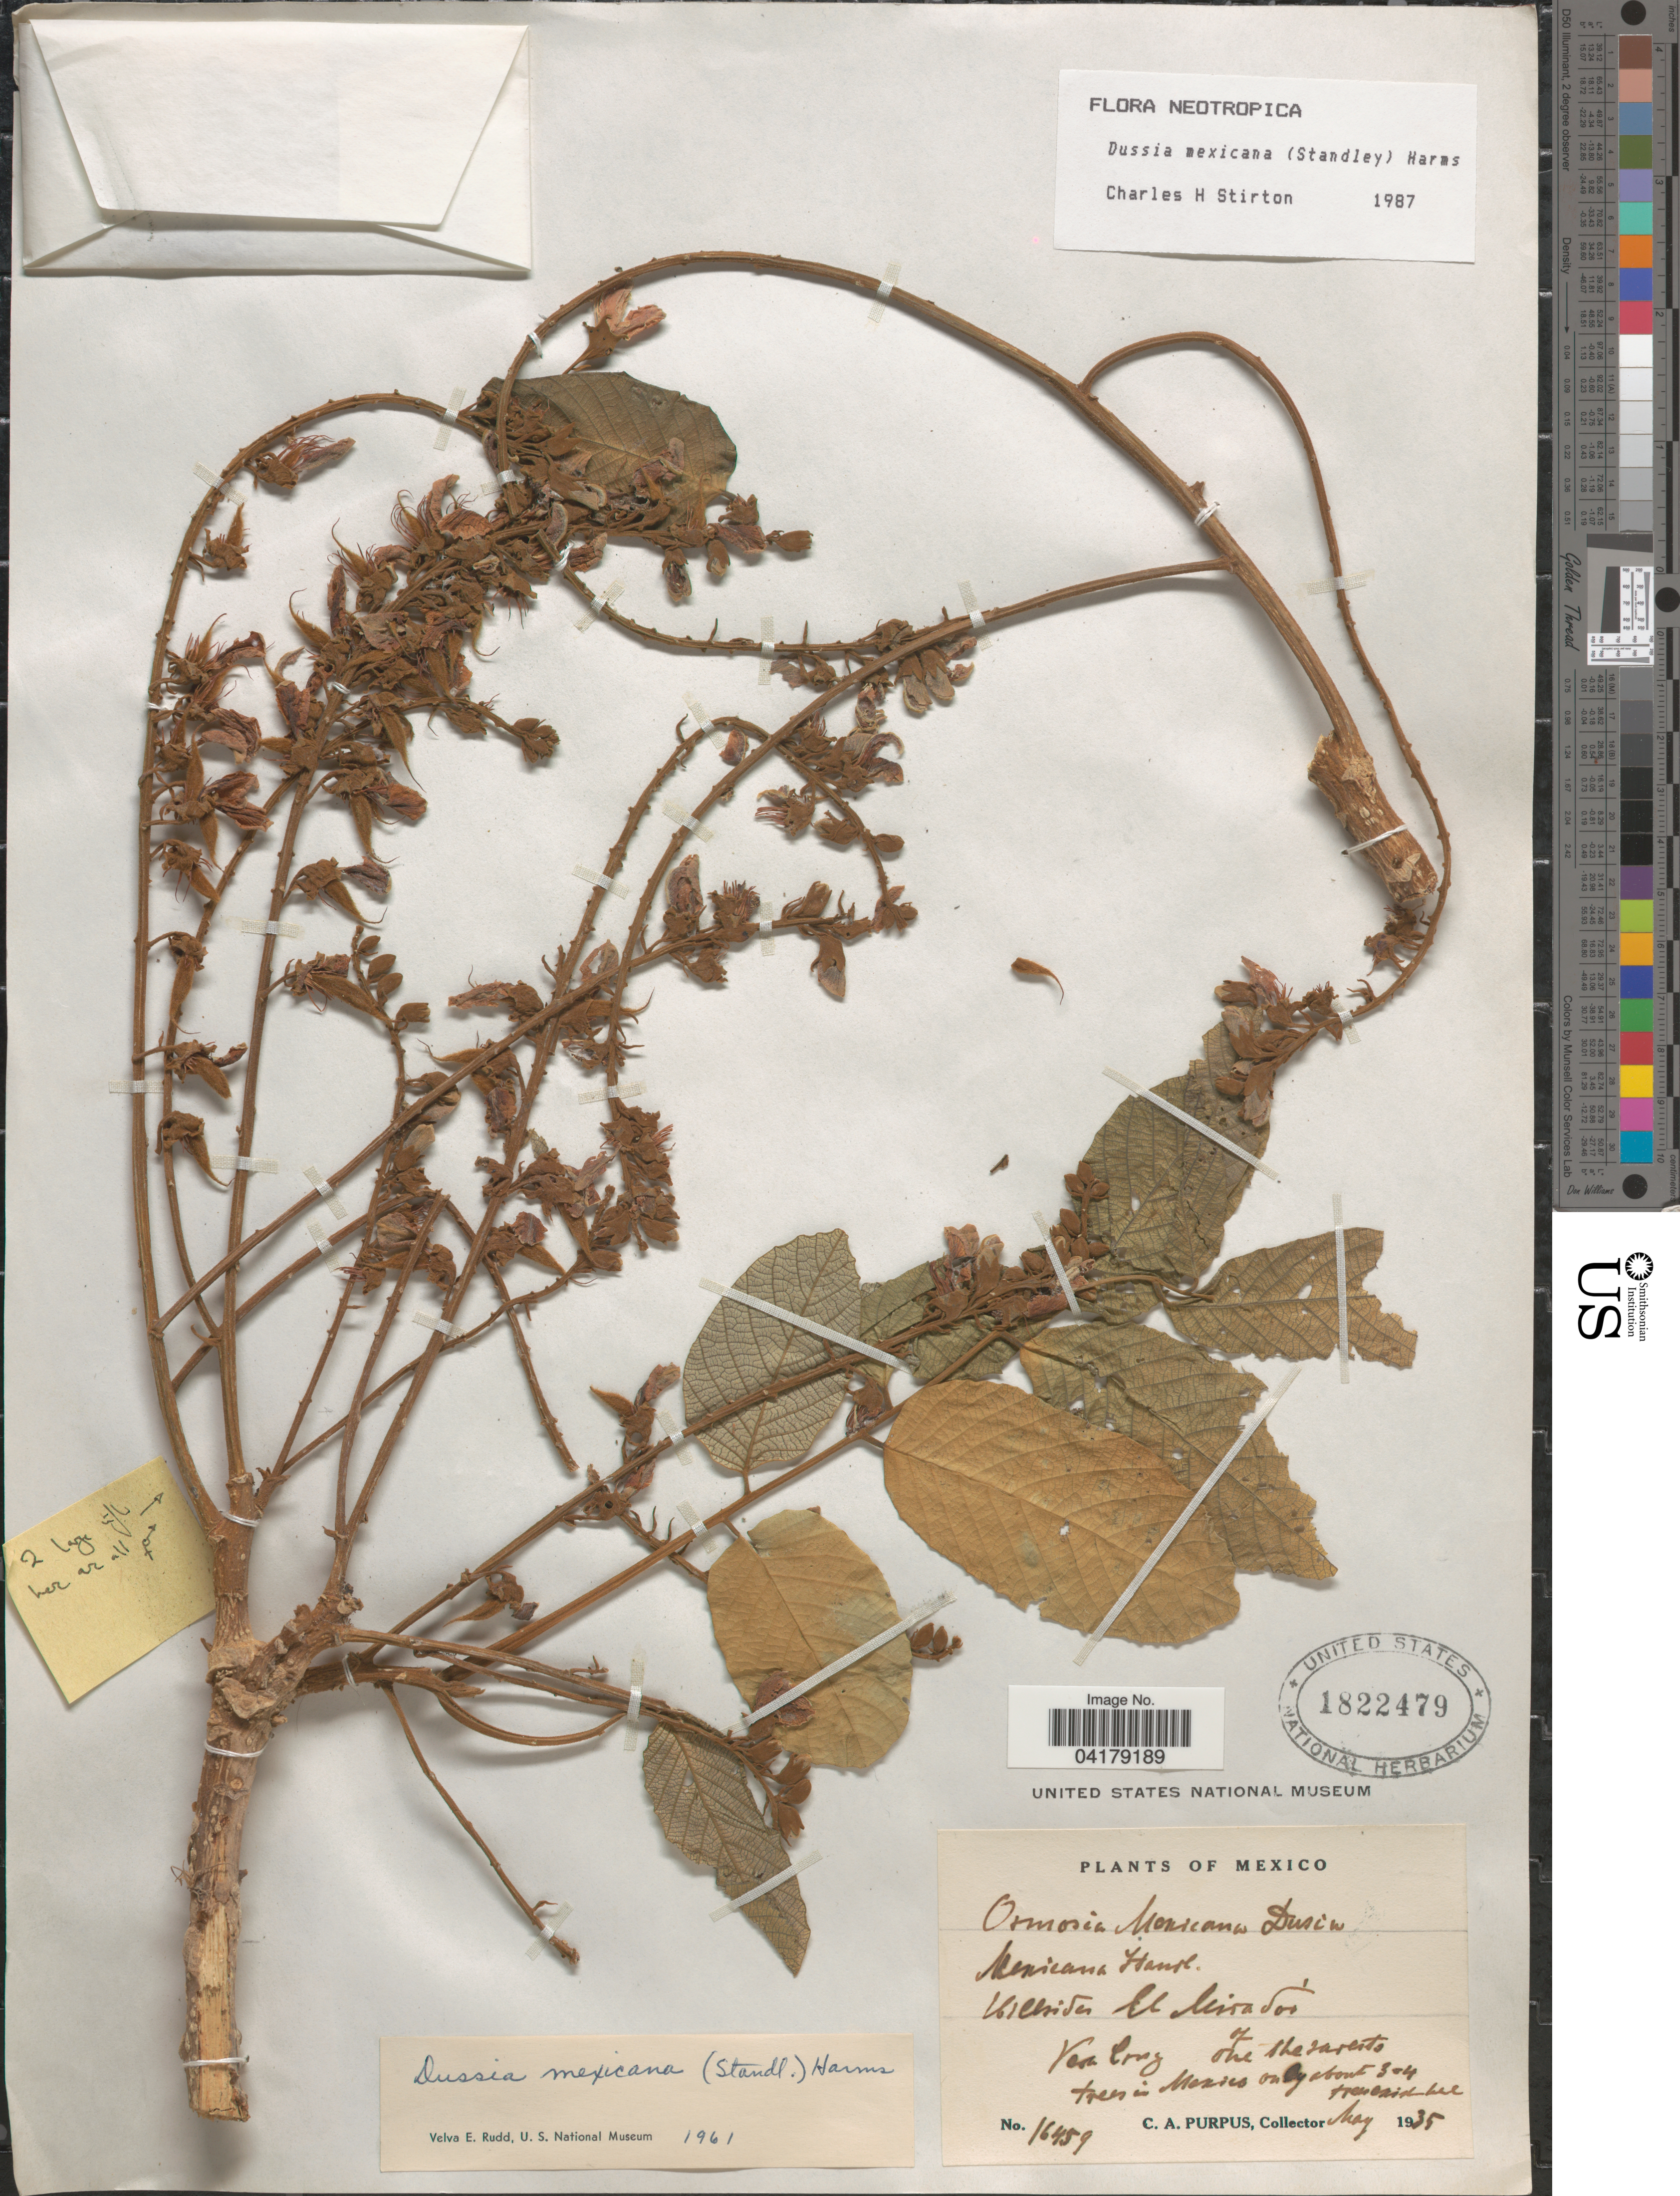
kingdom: Plantae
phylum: Tracheophyta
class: Magnoliopsida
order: Fabales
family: Fabaceae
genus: Dussia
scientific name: Dussia mexicana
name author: (Standl.) Harms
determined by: Stirton, Charles H.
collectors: C. A. Purpus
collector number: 16459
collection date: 1935-05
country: Mexico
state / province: Veracruz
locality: Hillsides El Mirador.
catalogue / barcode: US 1822479